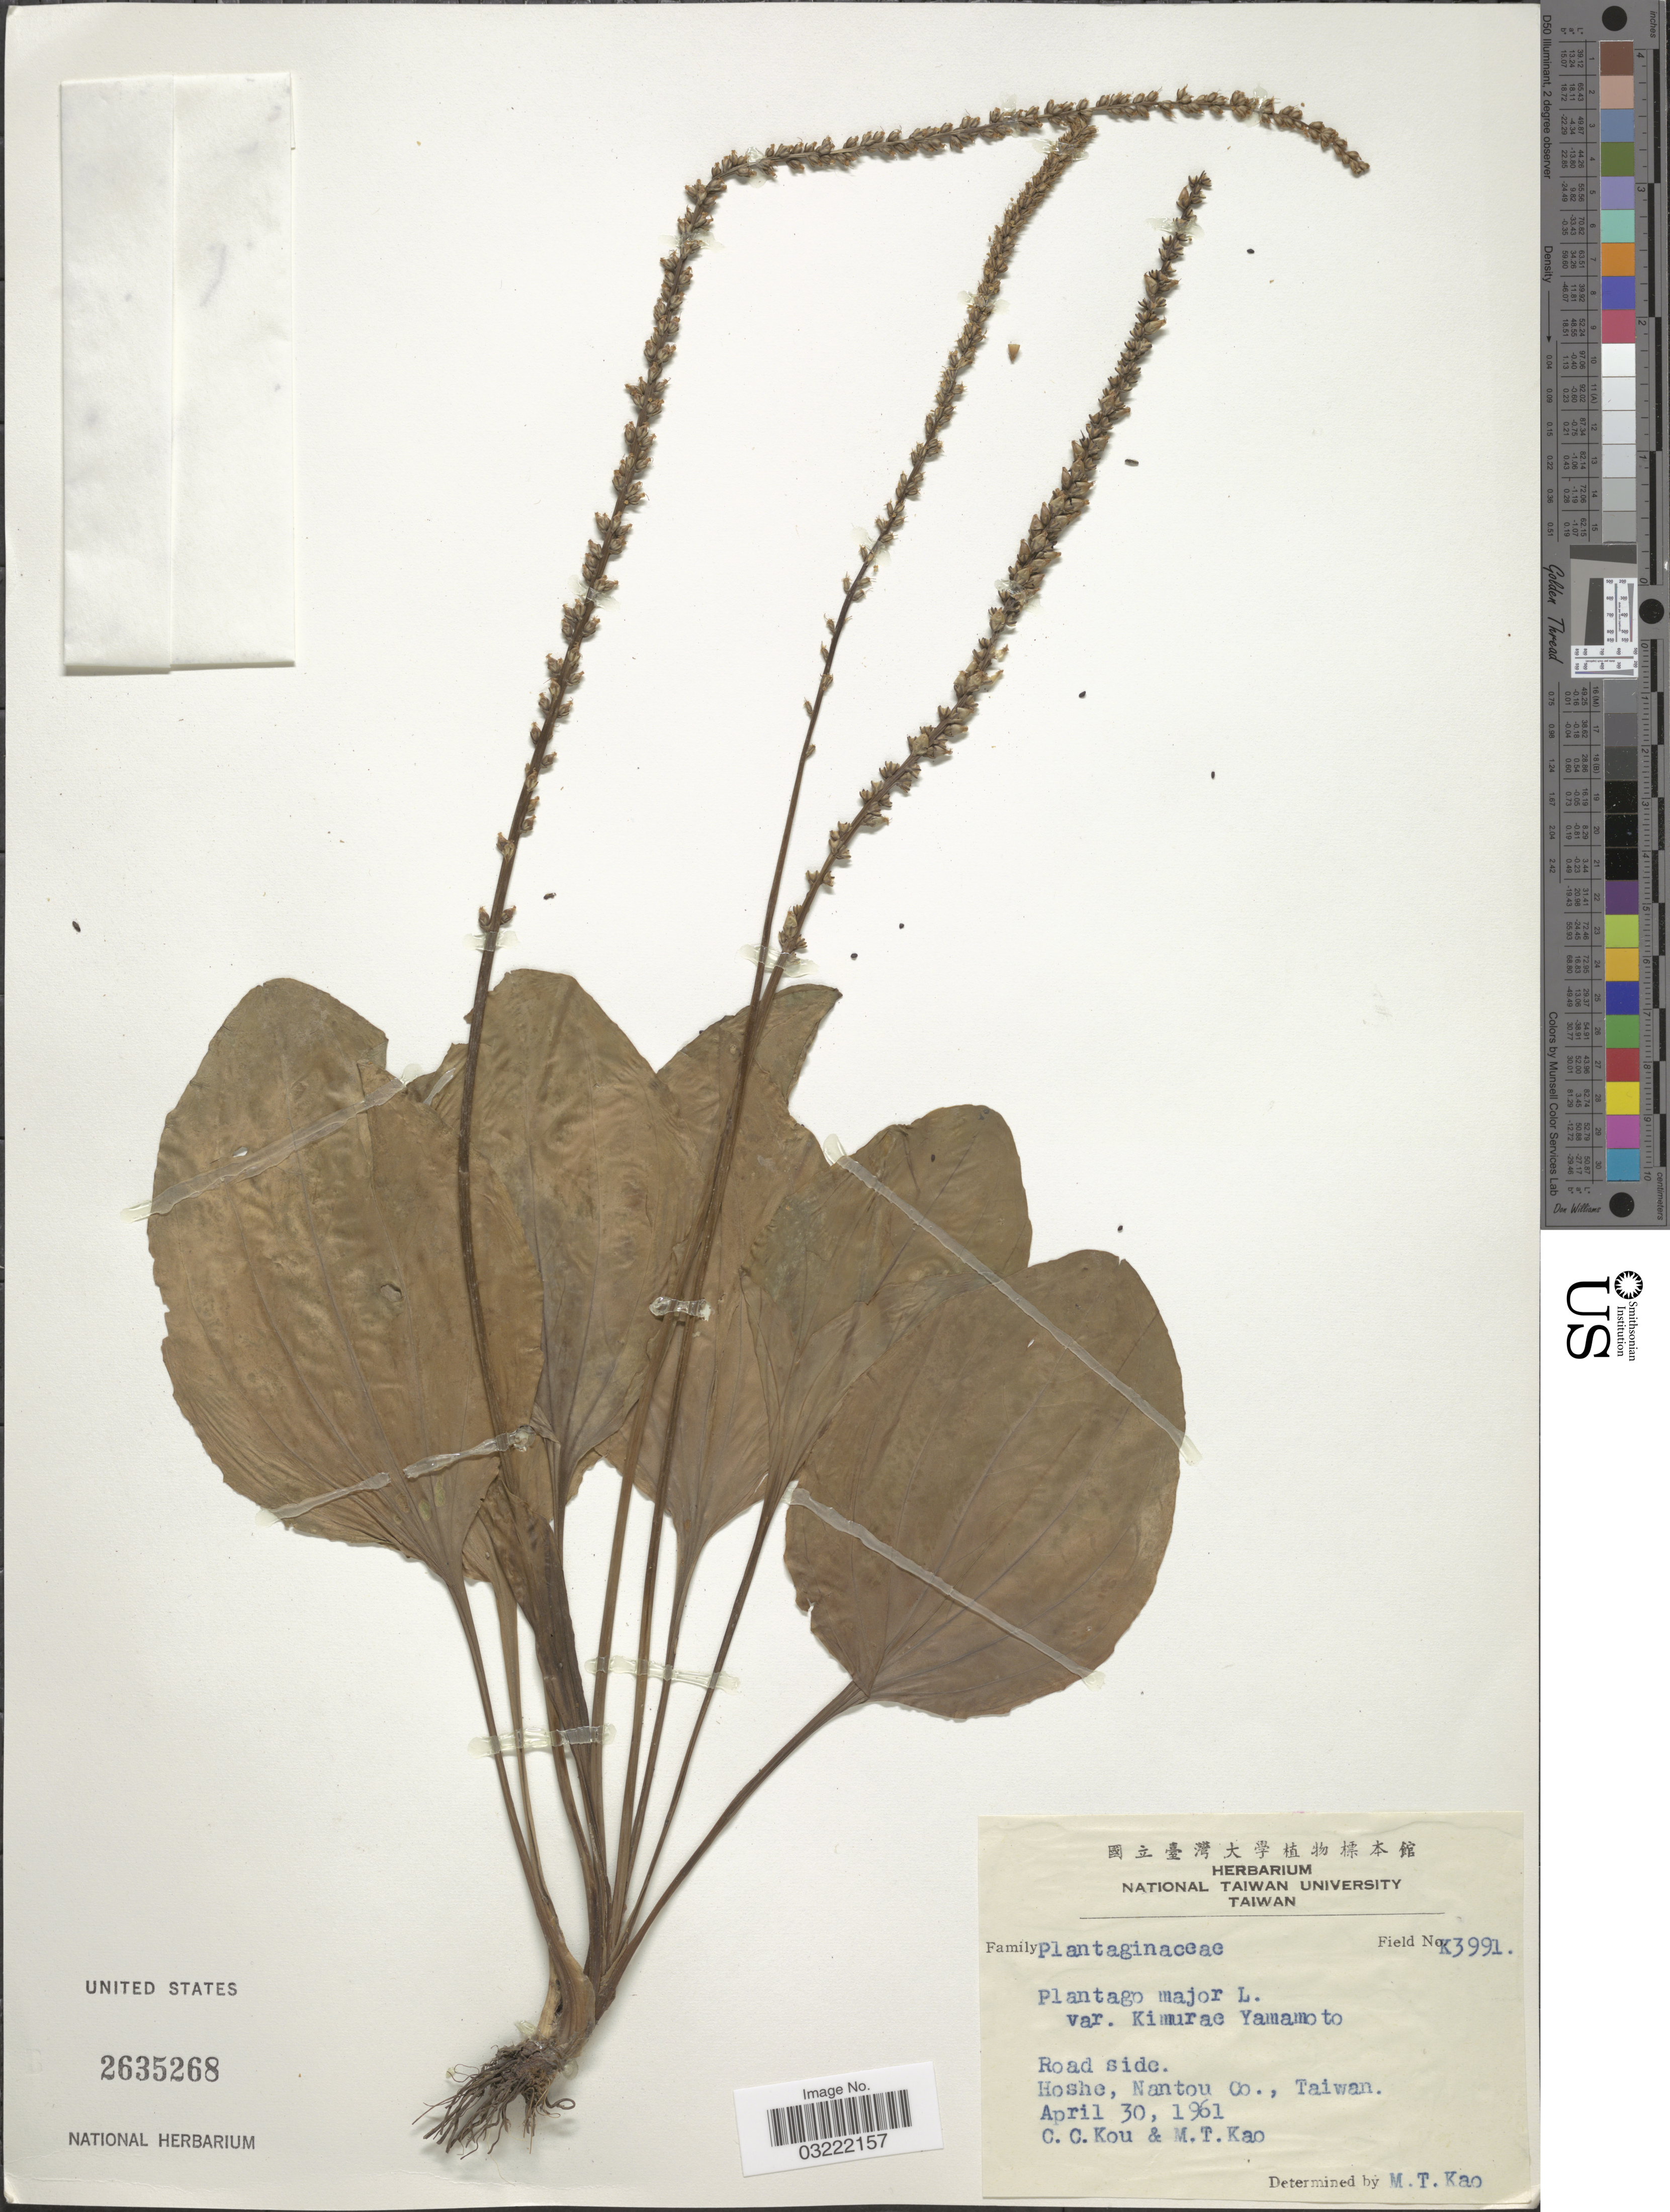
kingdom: Plantae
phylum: Tracheophyta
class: Magnoliopsida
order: Lamiales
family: Plantaginaceae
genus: Plantago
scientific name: Plantago major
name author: L.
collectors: C. Kou & M. T. Kao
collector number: K3991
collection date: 1961-04-30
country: Taiwan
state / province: Nantou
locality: Hoshe, Nantou Co.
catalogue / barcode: US 2635268